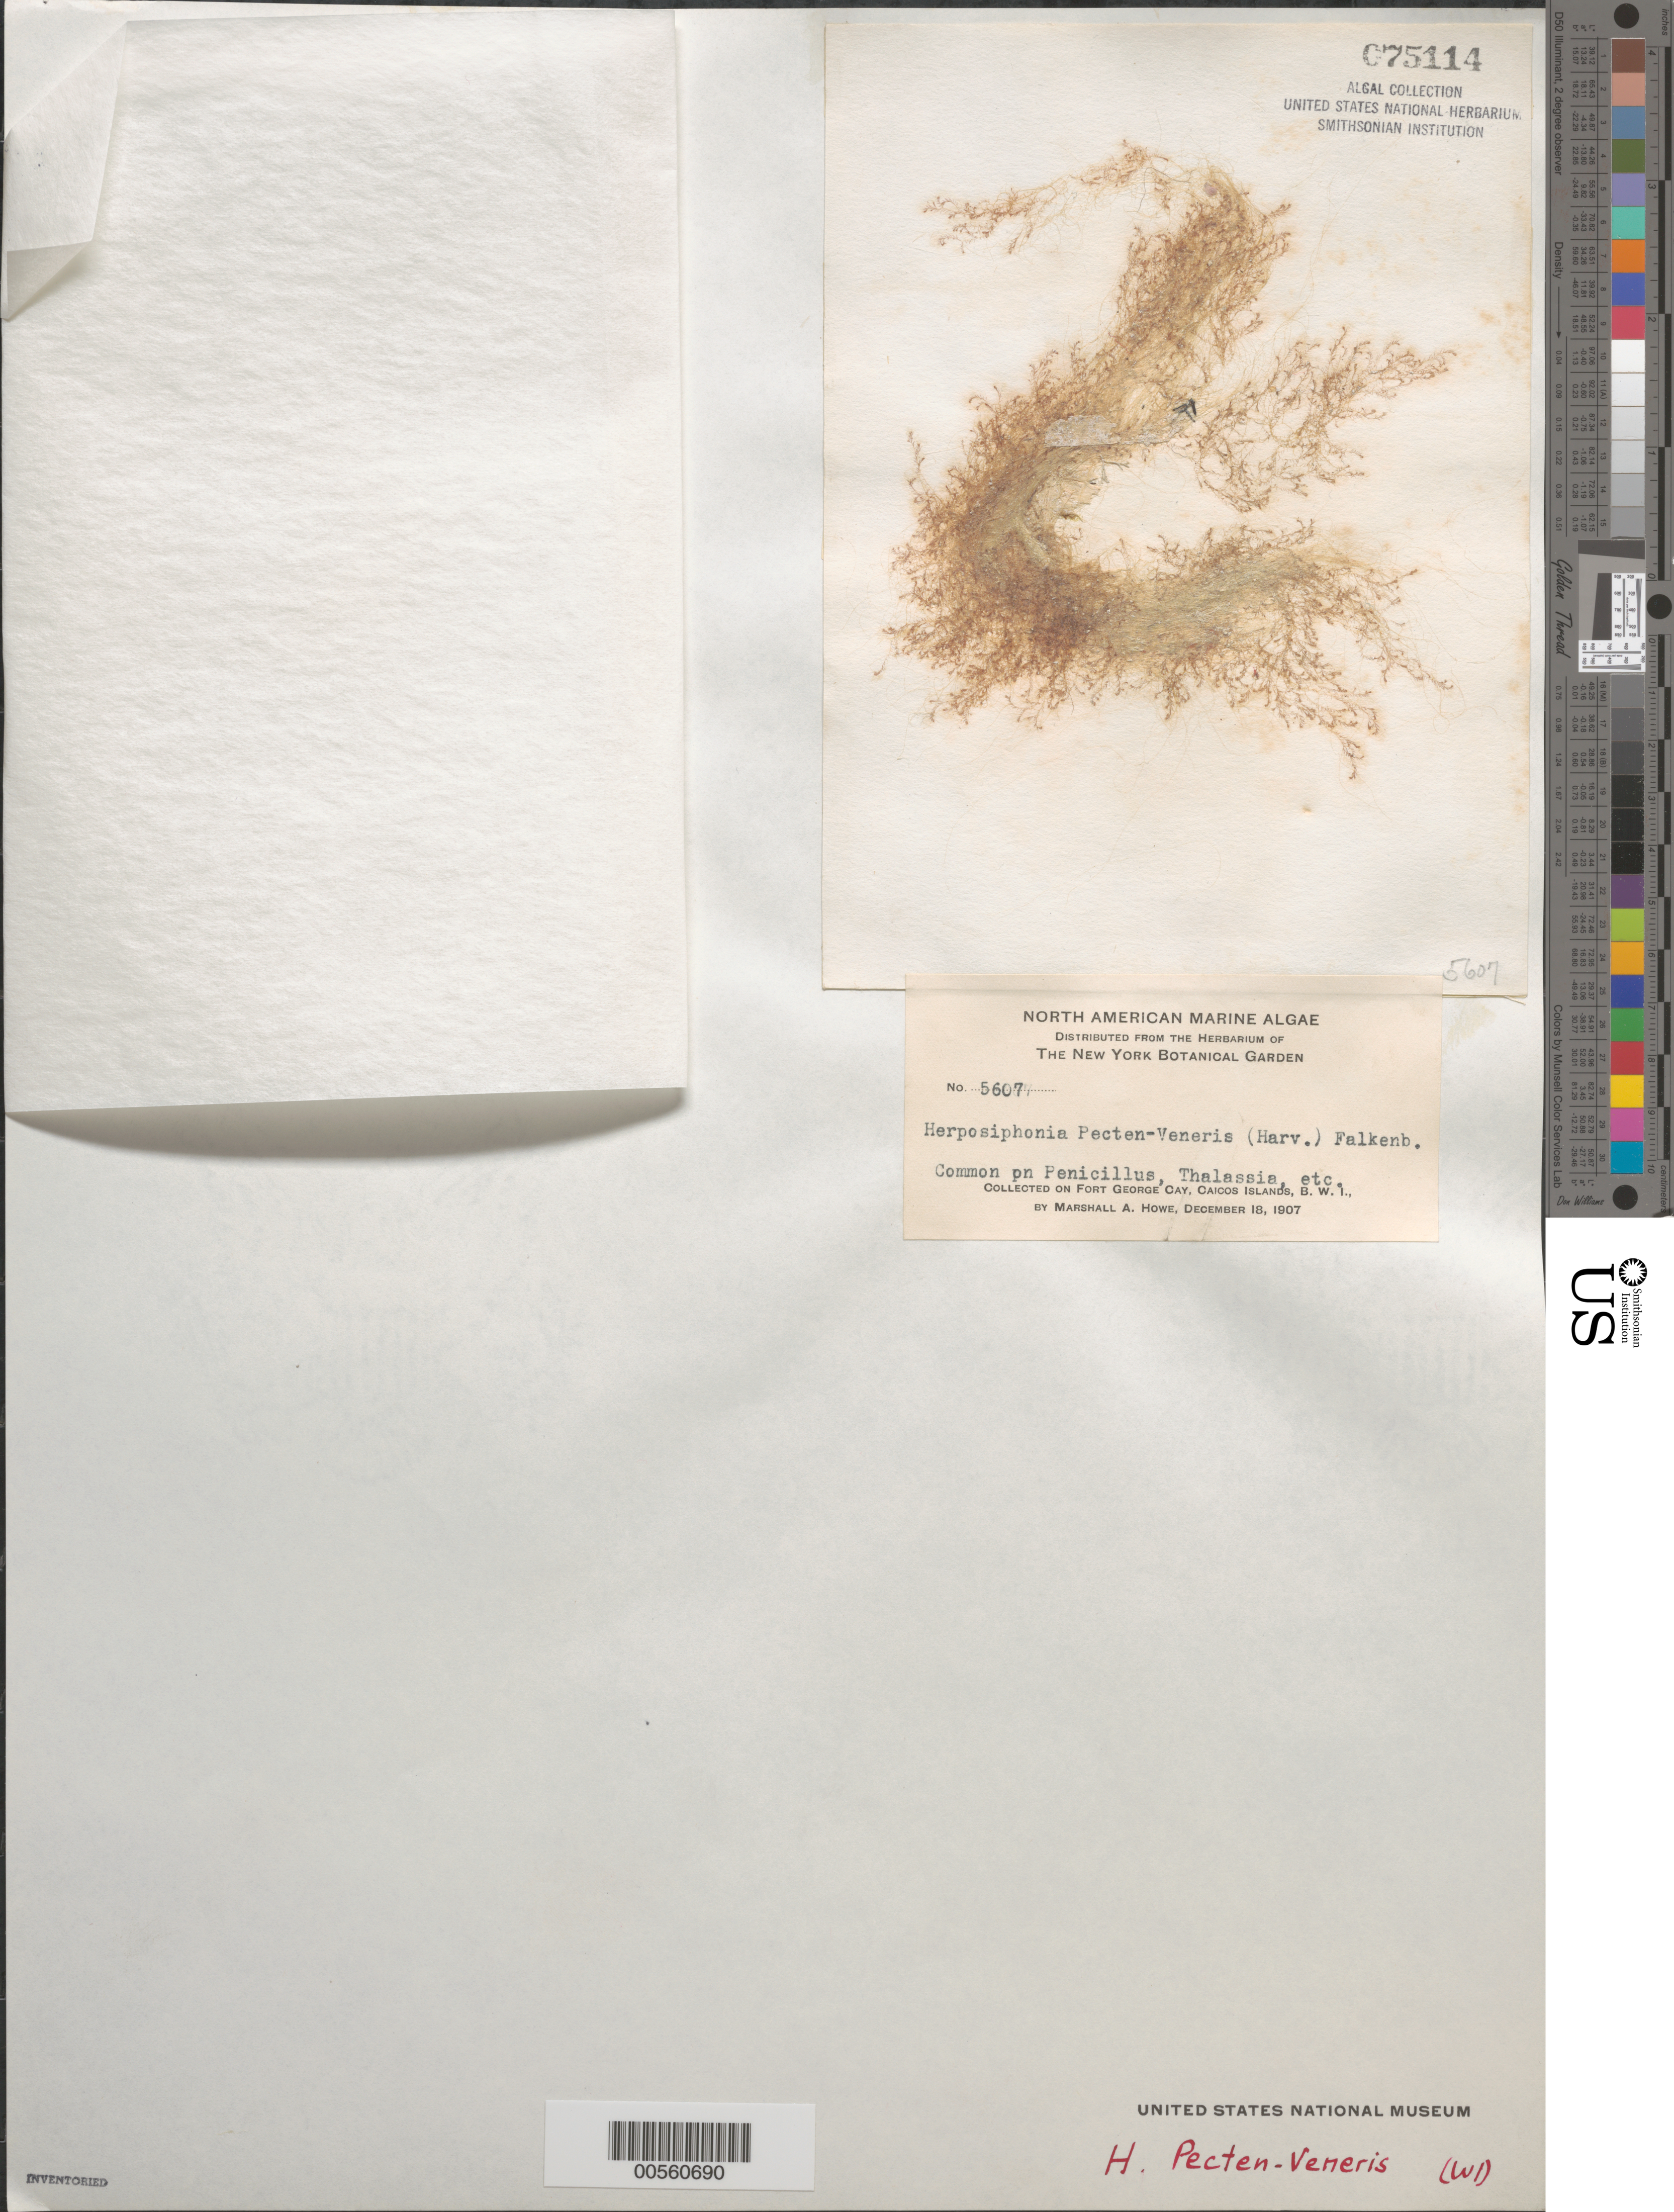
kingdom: Plantae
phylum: Rhodophyta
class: Florideophyceae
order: Ceramiales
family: Rhodomelaceae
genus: Herposiphonia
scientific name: Herposiphonia pecten-veneris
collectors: M. A. Howe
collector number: MAH 5607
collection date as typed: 18 Dec 1907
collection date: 1907-12-18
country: Turks and Caicos Islands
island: Fort George Cay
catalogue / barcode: US 75114